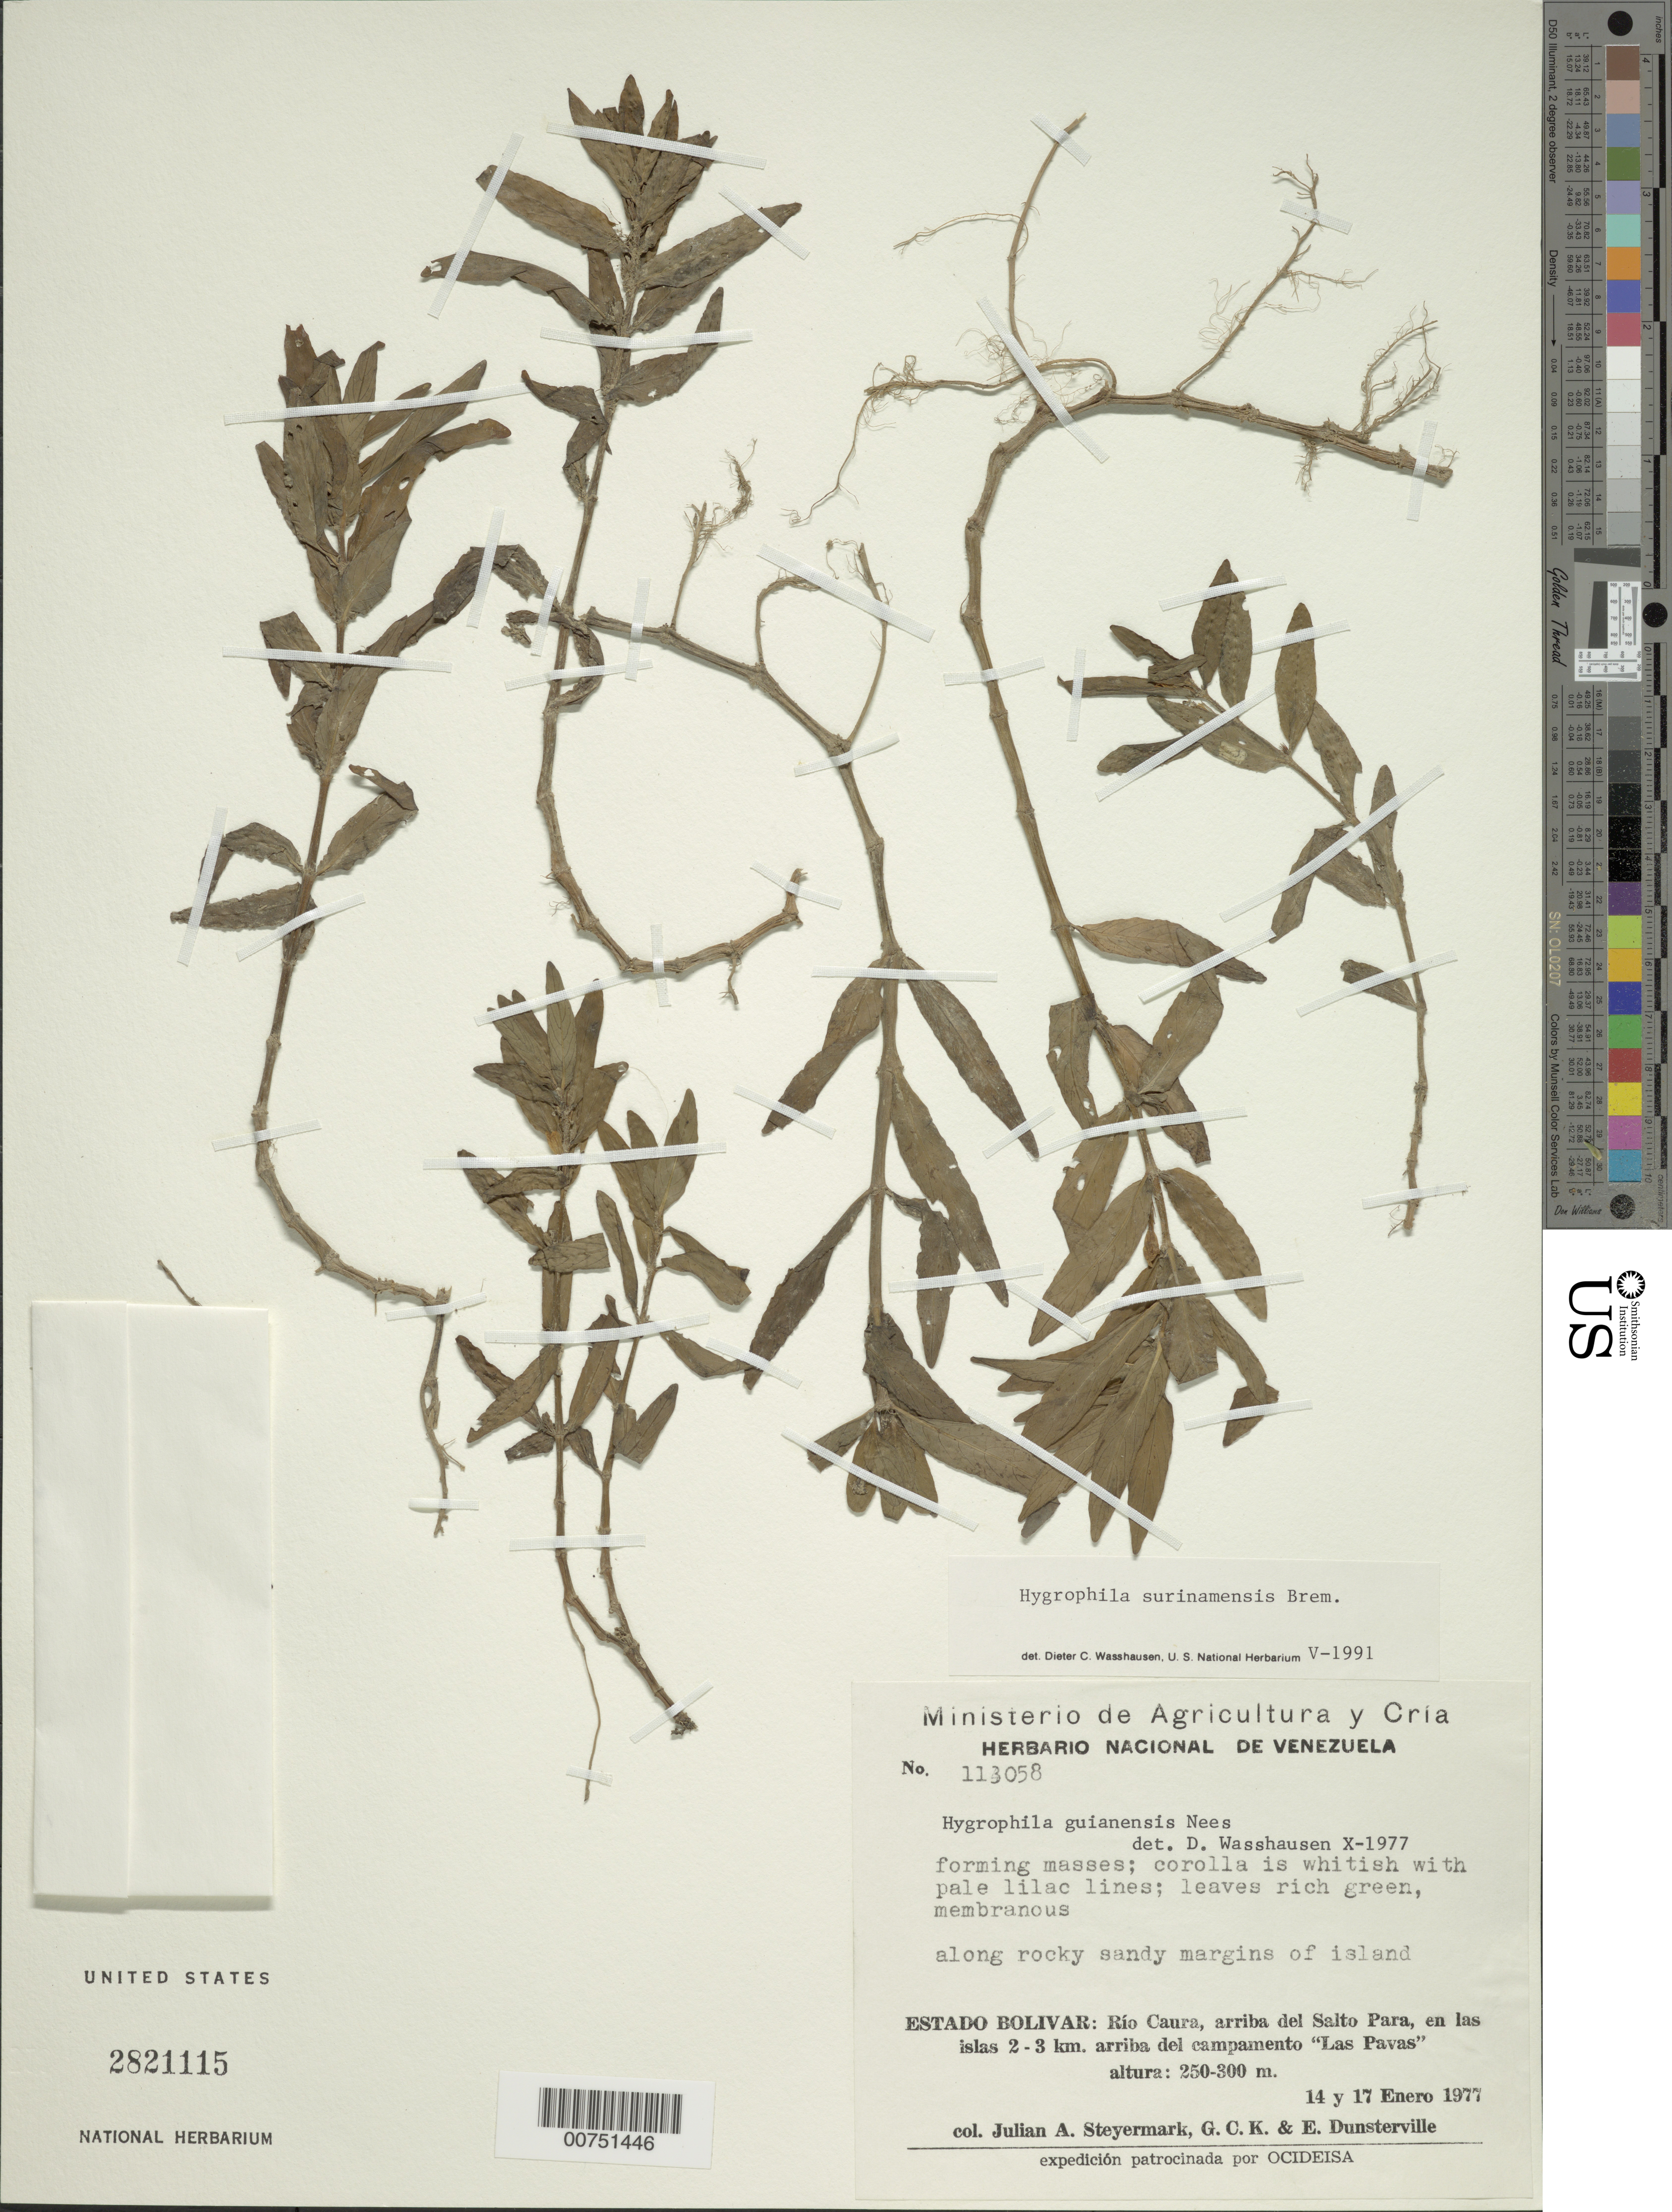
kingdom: Plantae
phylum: Tracheophyta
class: Magnoliopsida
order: Lamiales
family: Acanthaceae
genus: Hygrophila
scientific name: Hygrophila surinamensis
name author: Bremek.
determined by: Wasshausen, Dieter C., (BOT), Smithsonian Institution - National Museum of Natural History (UNITED STATES)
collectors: J. Steyermark, G. C. K. Dunsterville & E. Dunsterville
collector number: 113058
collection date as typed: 14-Jan-77 to 17-Jan-77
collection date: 1977-01-14/1977-01-17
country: Venezuela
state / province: Bolívar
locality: Río Caura, arriba del Salto Para, en las islas 2-3 km arriba del campamento "Las Pavas"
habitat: Along rocky sandy margins of island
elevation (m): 250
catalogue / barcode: US 2821115